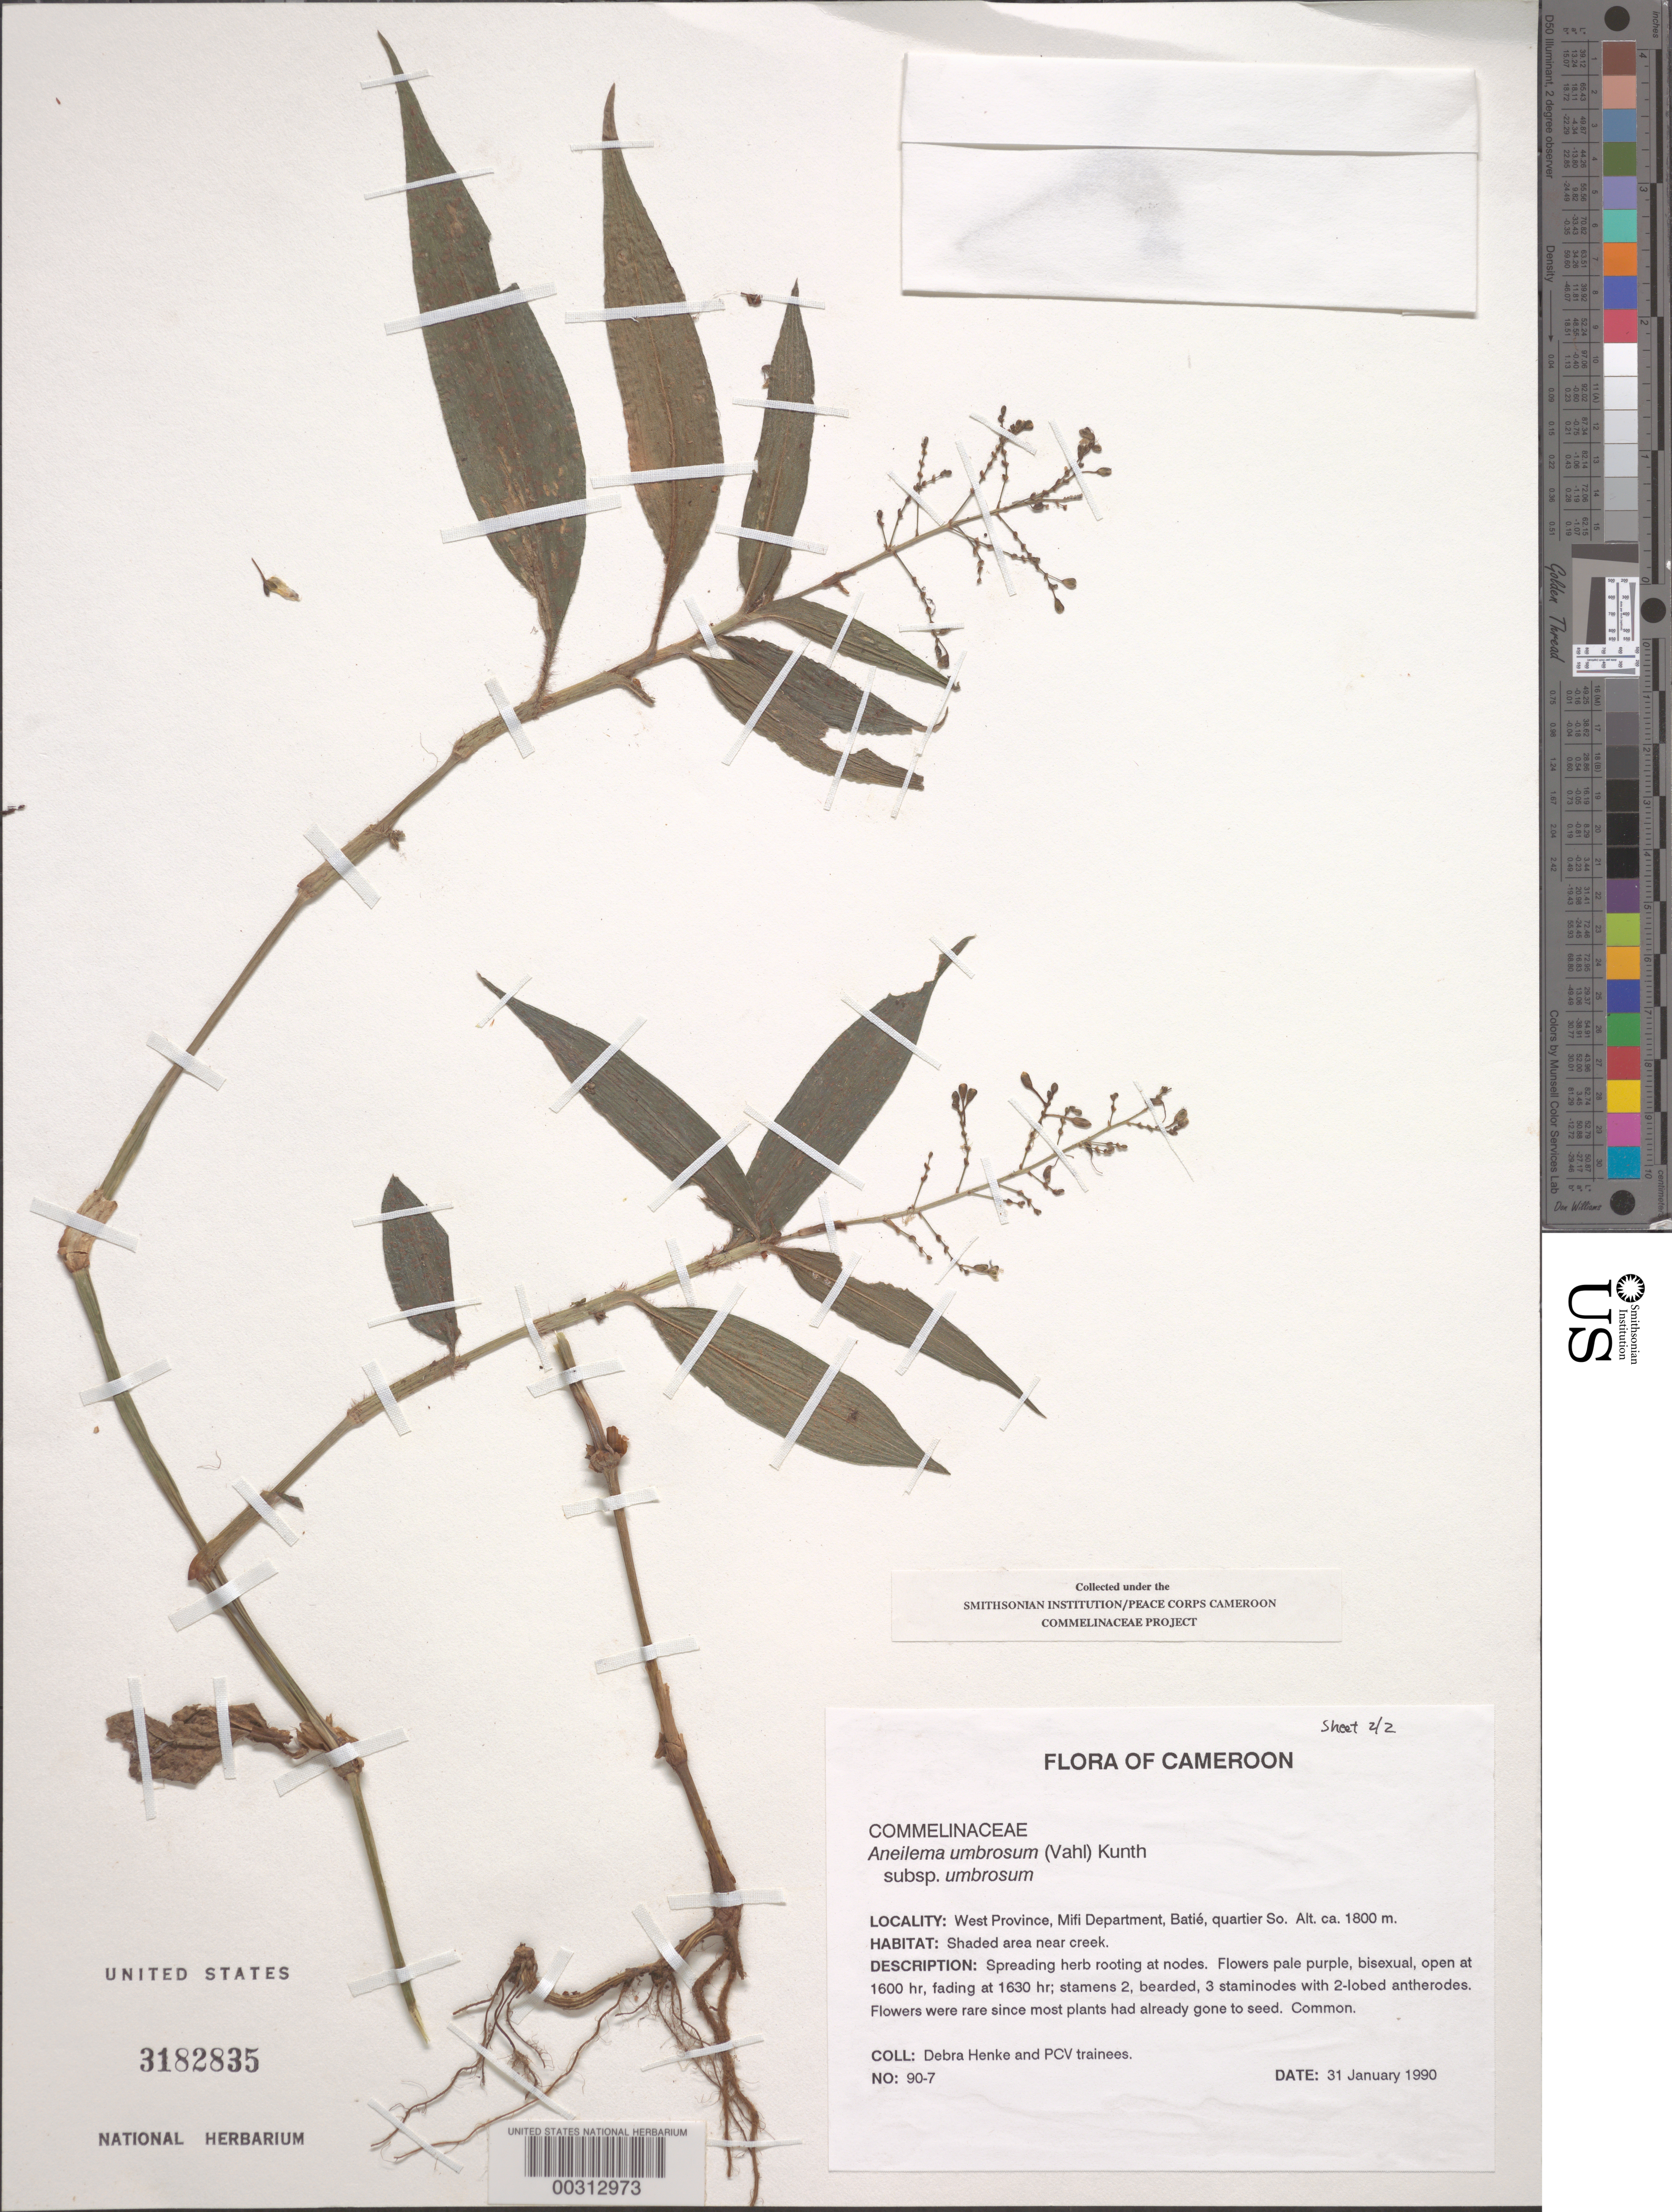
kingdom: Plantae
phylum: Tracheophyta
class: Liliopsida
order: Commelinales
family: Commelinaceae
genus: Aneilema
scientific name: Aneilema umbrosum subsp. umbrosum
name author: (Vahl) Kunth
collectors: D. Henke & PCV trainees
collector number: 90-7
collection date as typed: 31 Jan 1990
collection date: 1990-01-31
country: Cameroon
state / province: Ouest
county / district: Mifi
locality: Batie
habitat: Shaded area near creek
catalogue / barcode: US 3182835